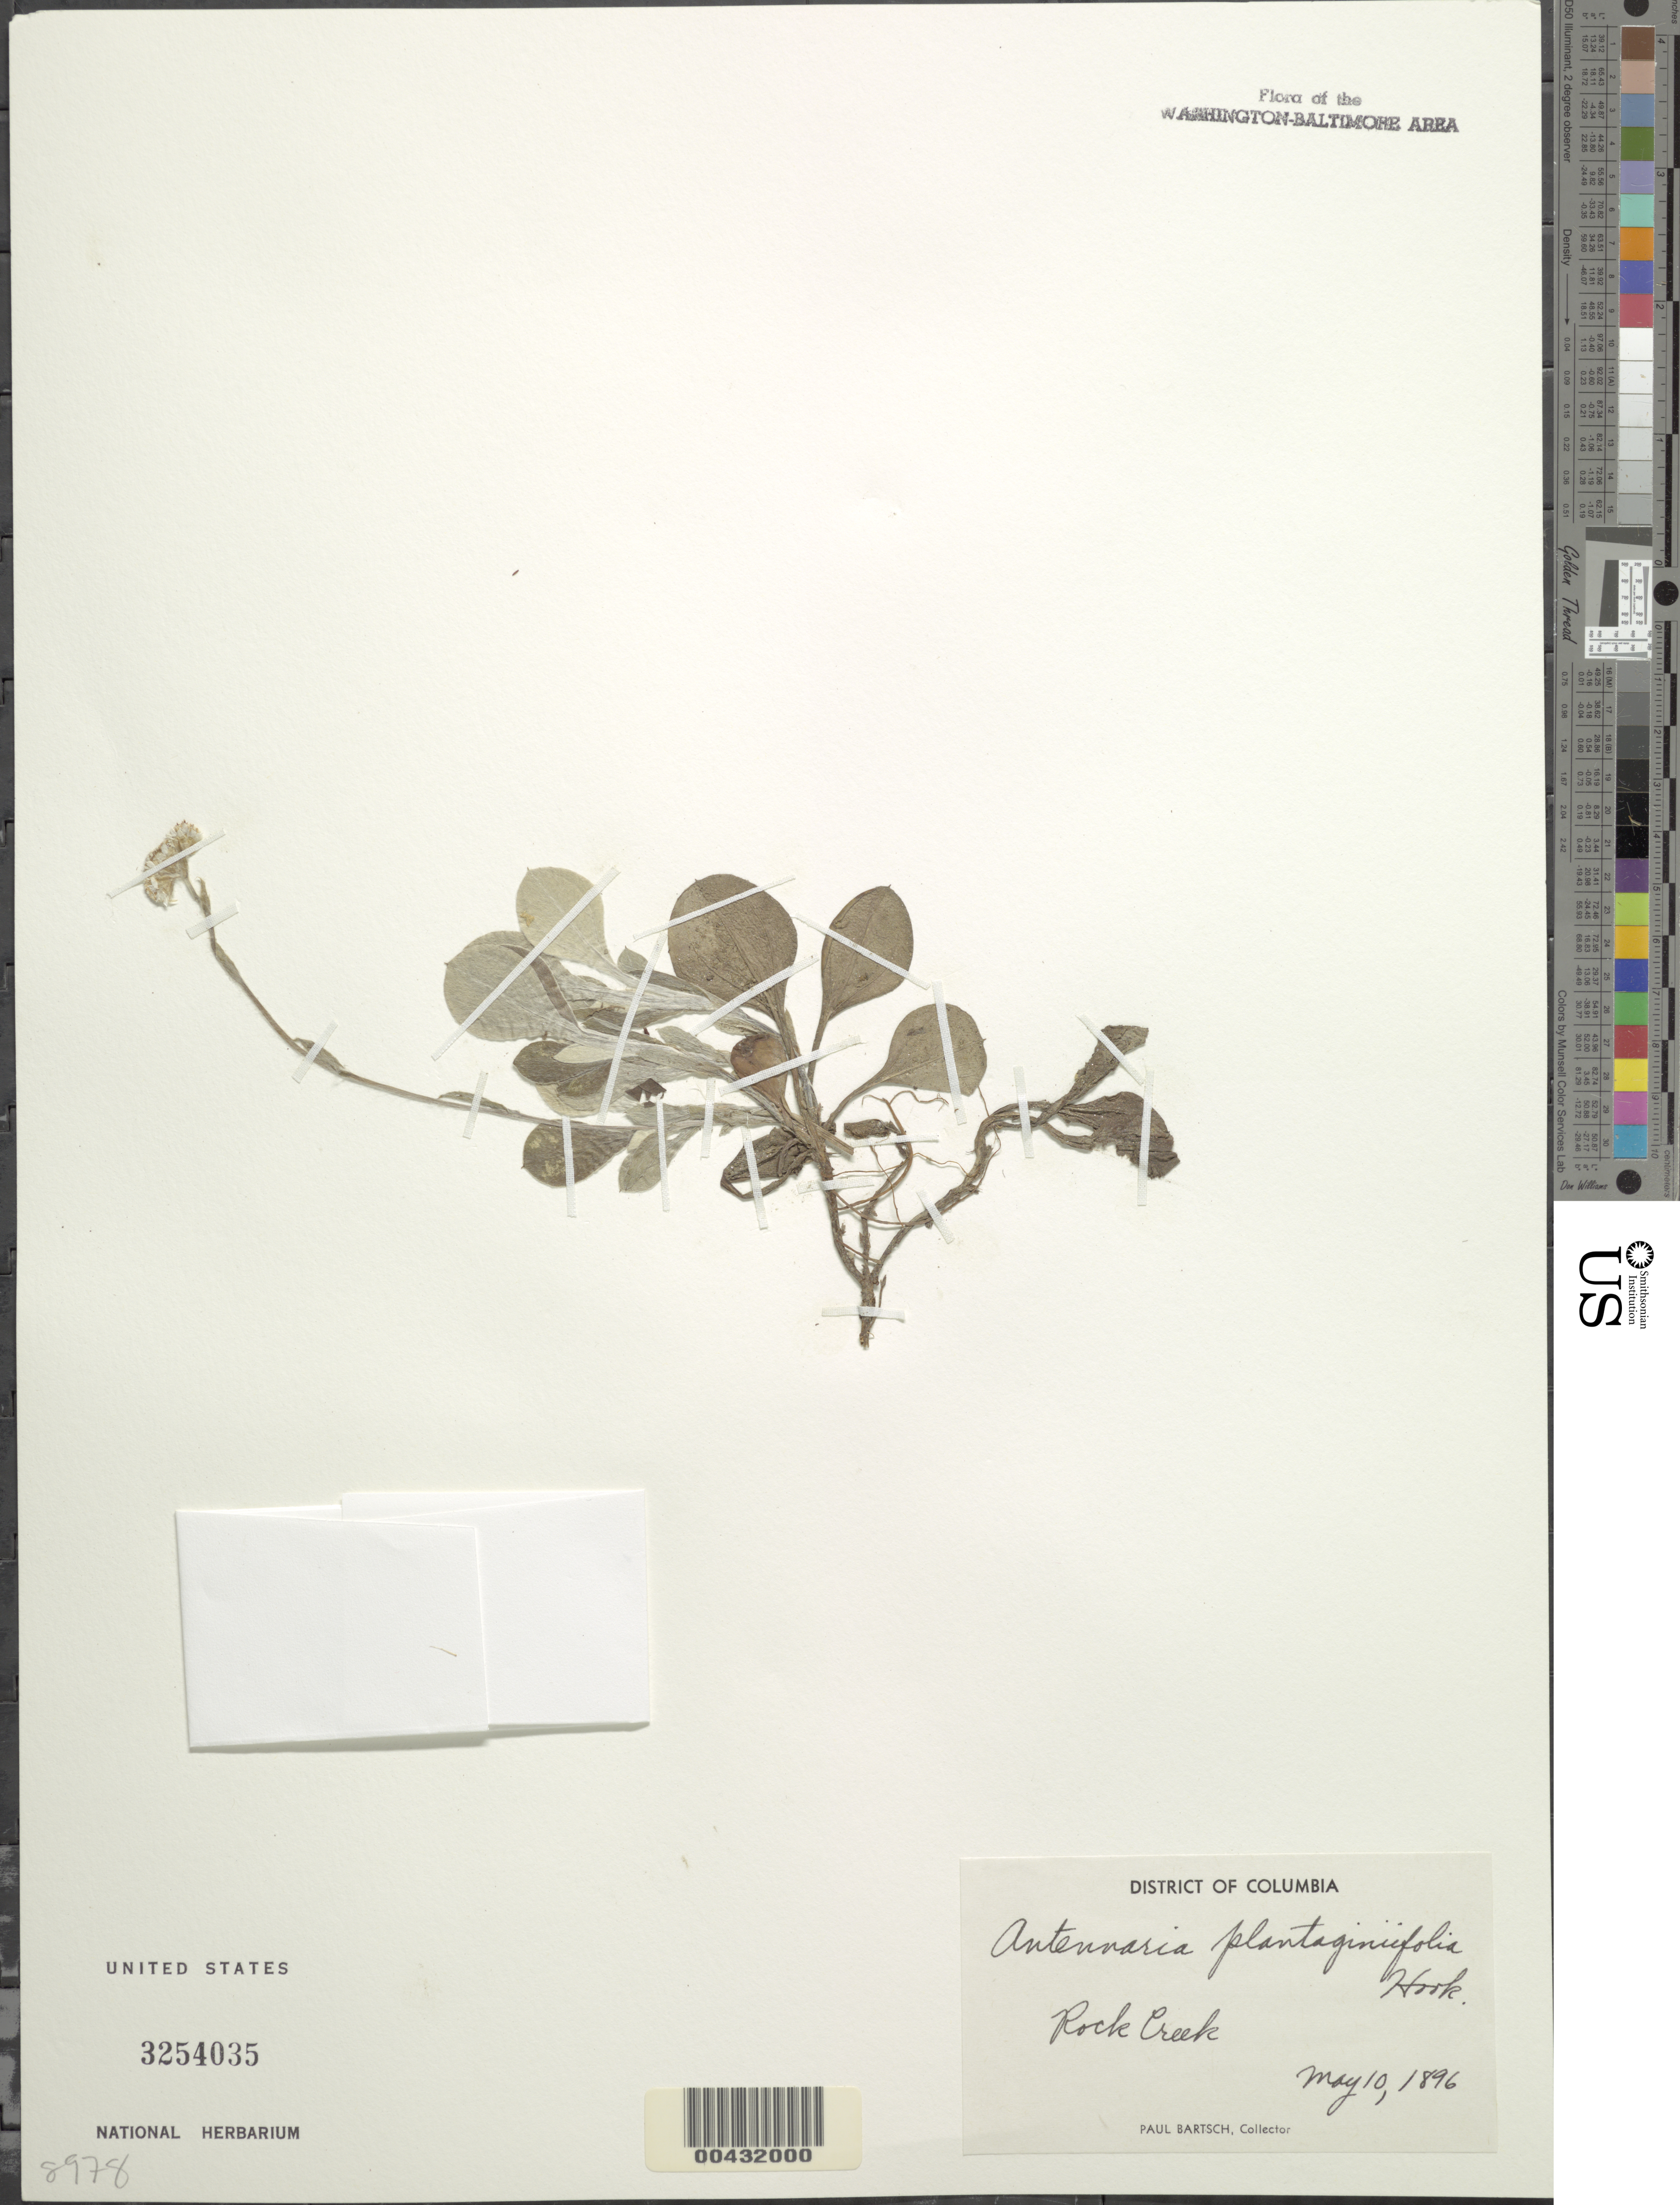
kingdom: Plantae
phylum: Tracheophyta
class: Magnoliopsida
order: Asterales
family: Asteraceae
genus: Antennaria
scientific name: Antennaria plantaginifolia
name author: (L.) Richardson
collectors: P. Bartsch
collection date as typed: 10 May 1896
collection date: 1896-05-10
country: United States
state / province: District of Columbia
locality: Rock Creek Rock Creek Park & vicinity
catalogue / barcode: US 3254035